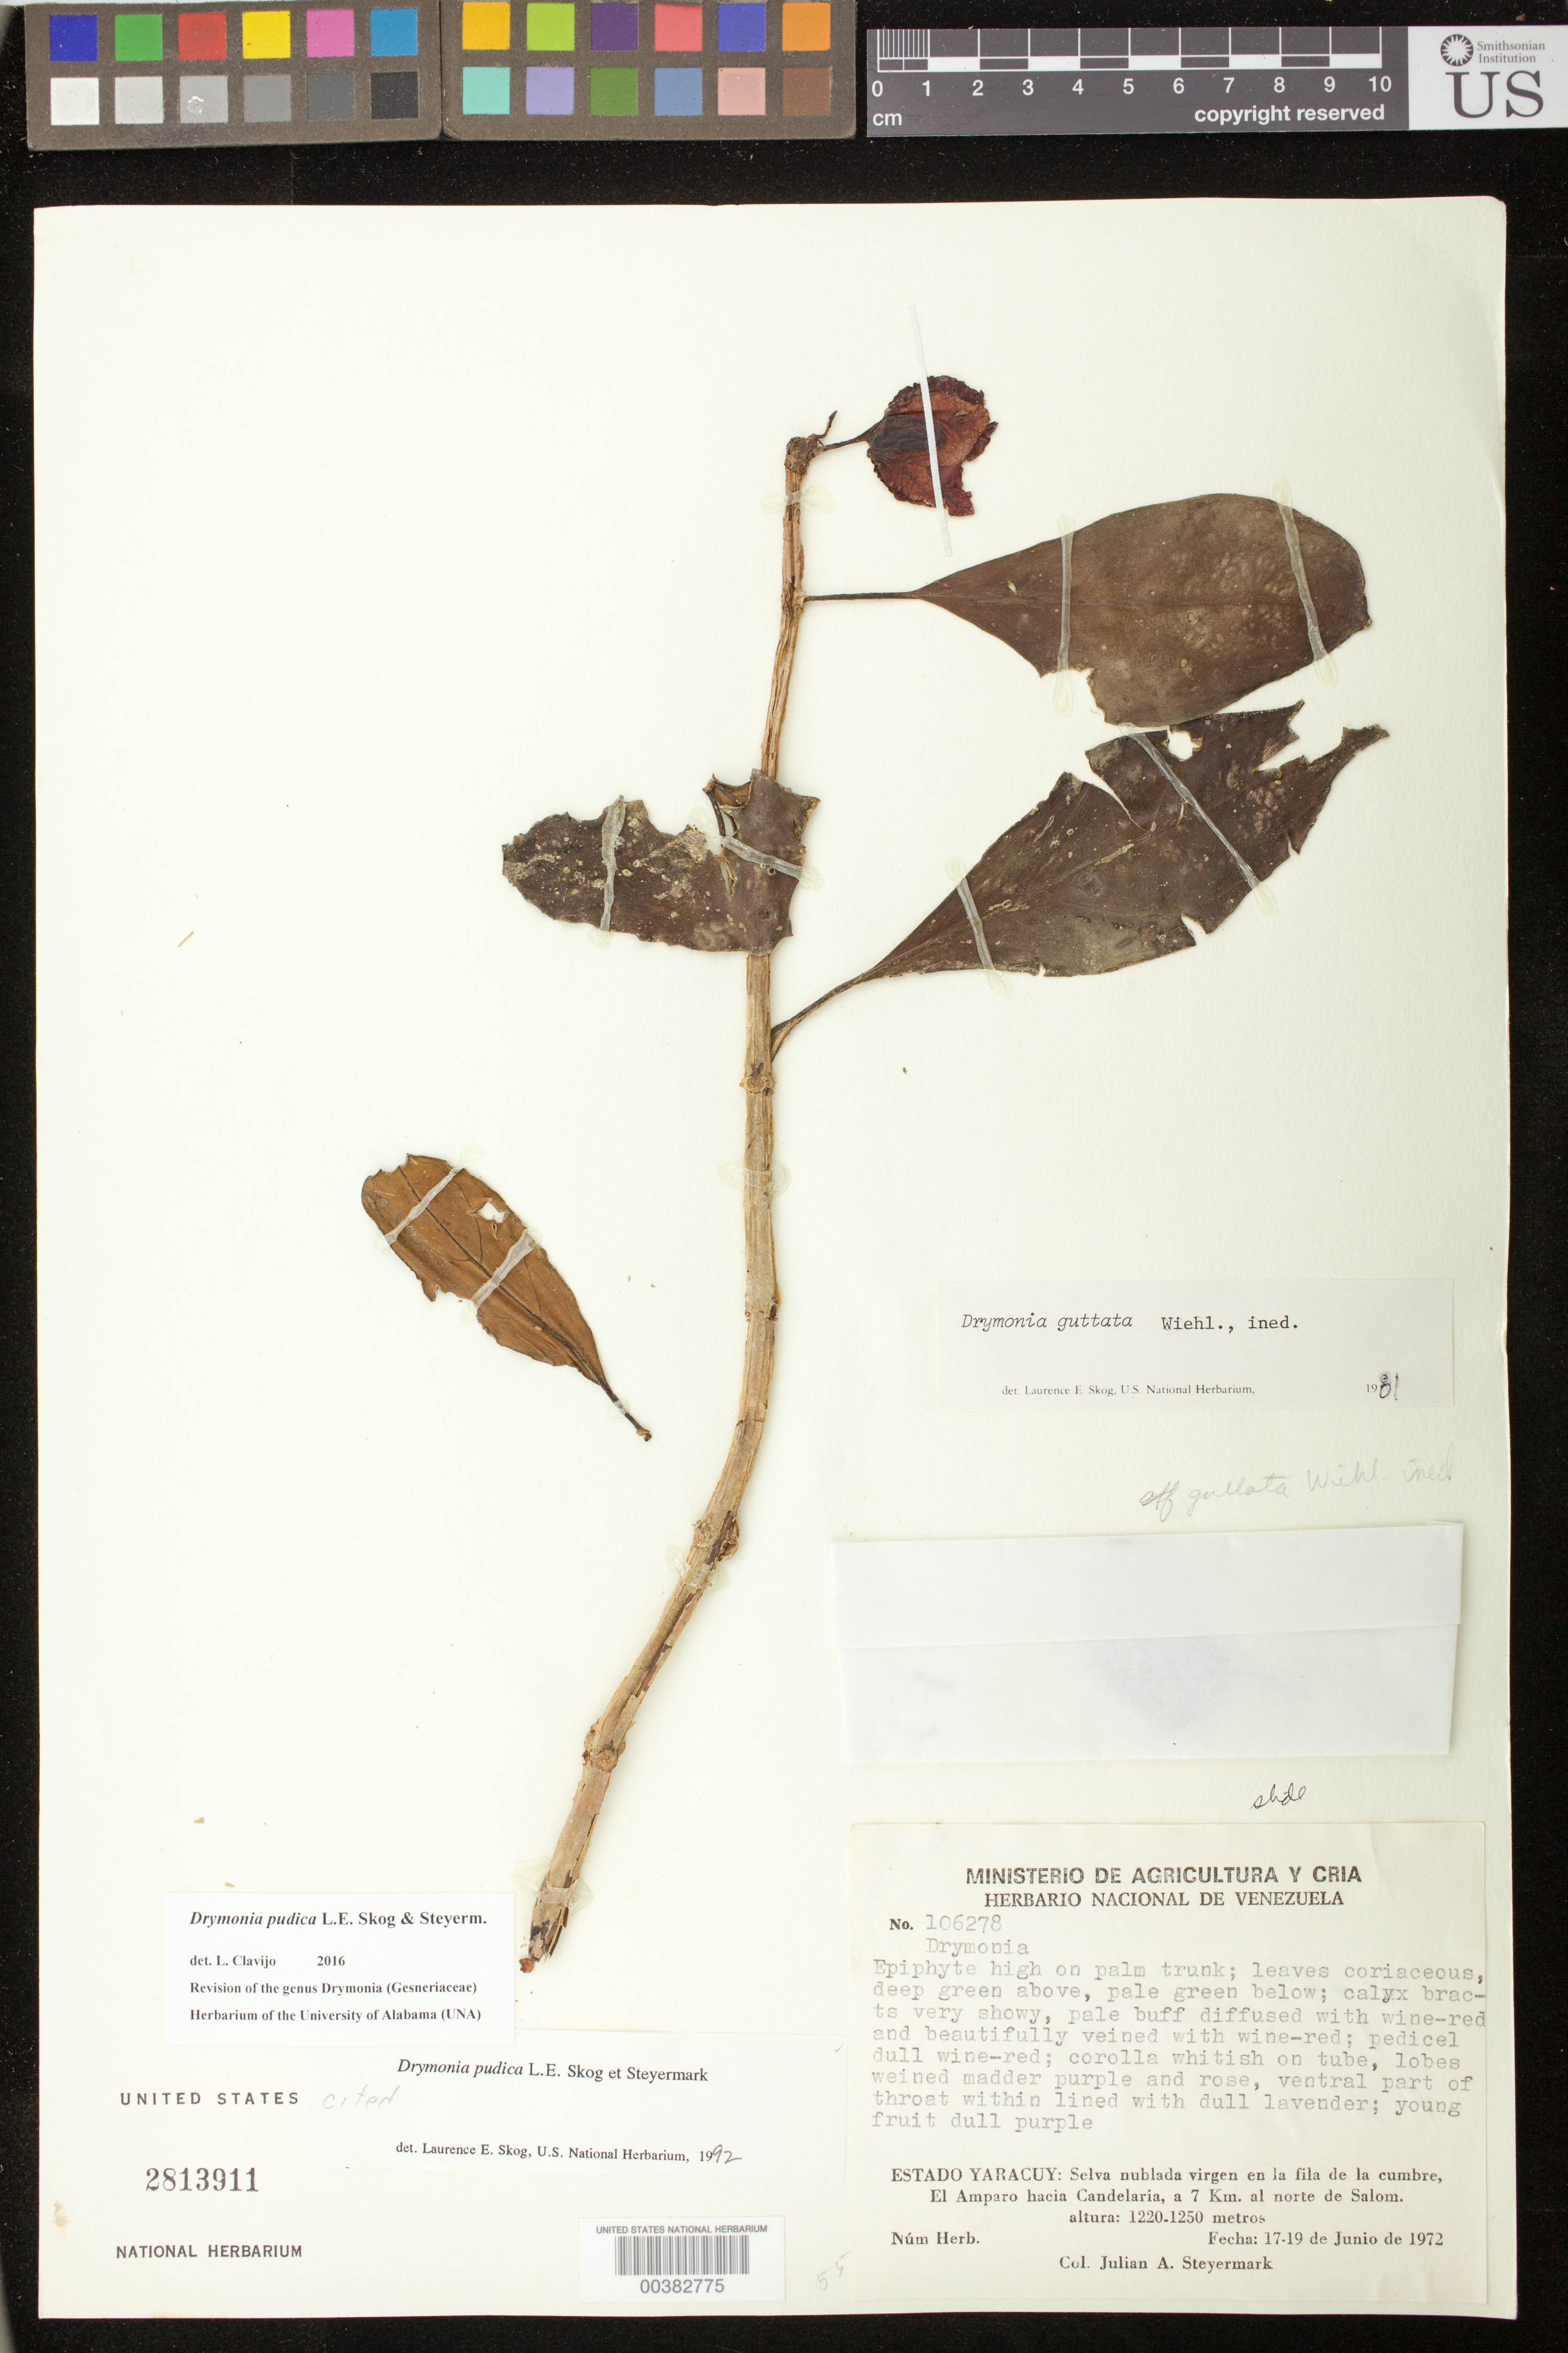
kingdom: Plantae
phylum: Tracheophyta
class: Magnoliopsida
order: Lamiales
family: Gesneriaceae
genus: Drymonia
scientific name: Drymonia pudica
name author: L.E. Skog & Steyerm.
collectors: J. Steyermark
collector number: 106278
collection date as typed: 17-19 Jun 1972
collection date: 1972-06-17/1972-06-19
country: Venezuela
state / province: Yaracuy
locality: El Amparo hacia Candelaria, a 7 km al N de Salom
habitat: Selva nublada virgen en la fila de la cumbre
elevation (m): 1220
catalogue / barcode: US 2813911